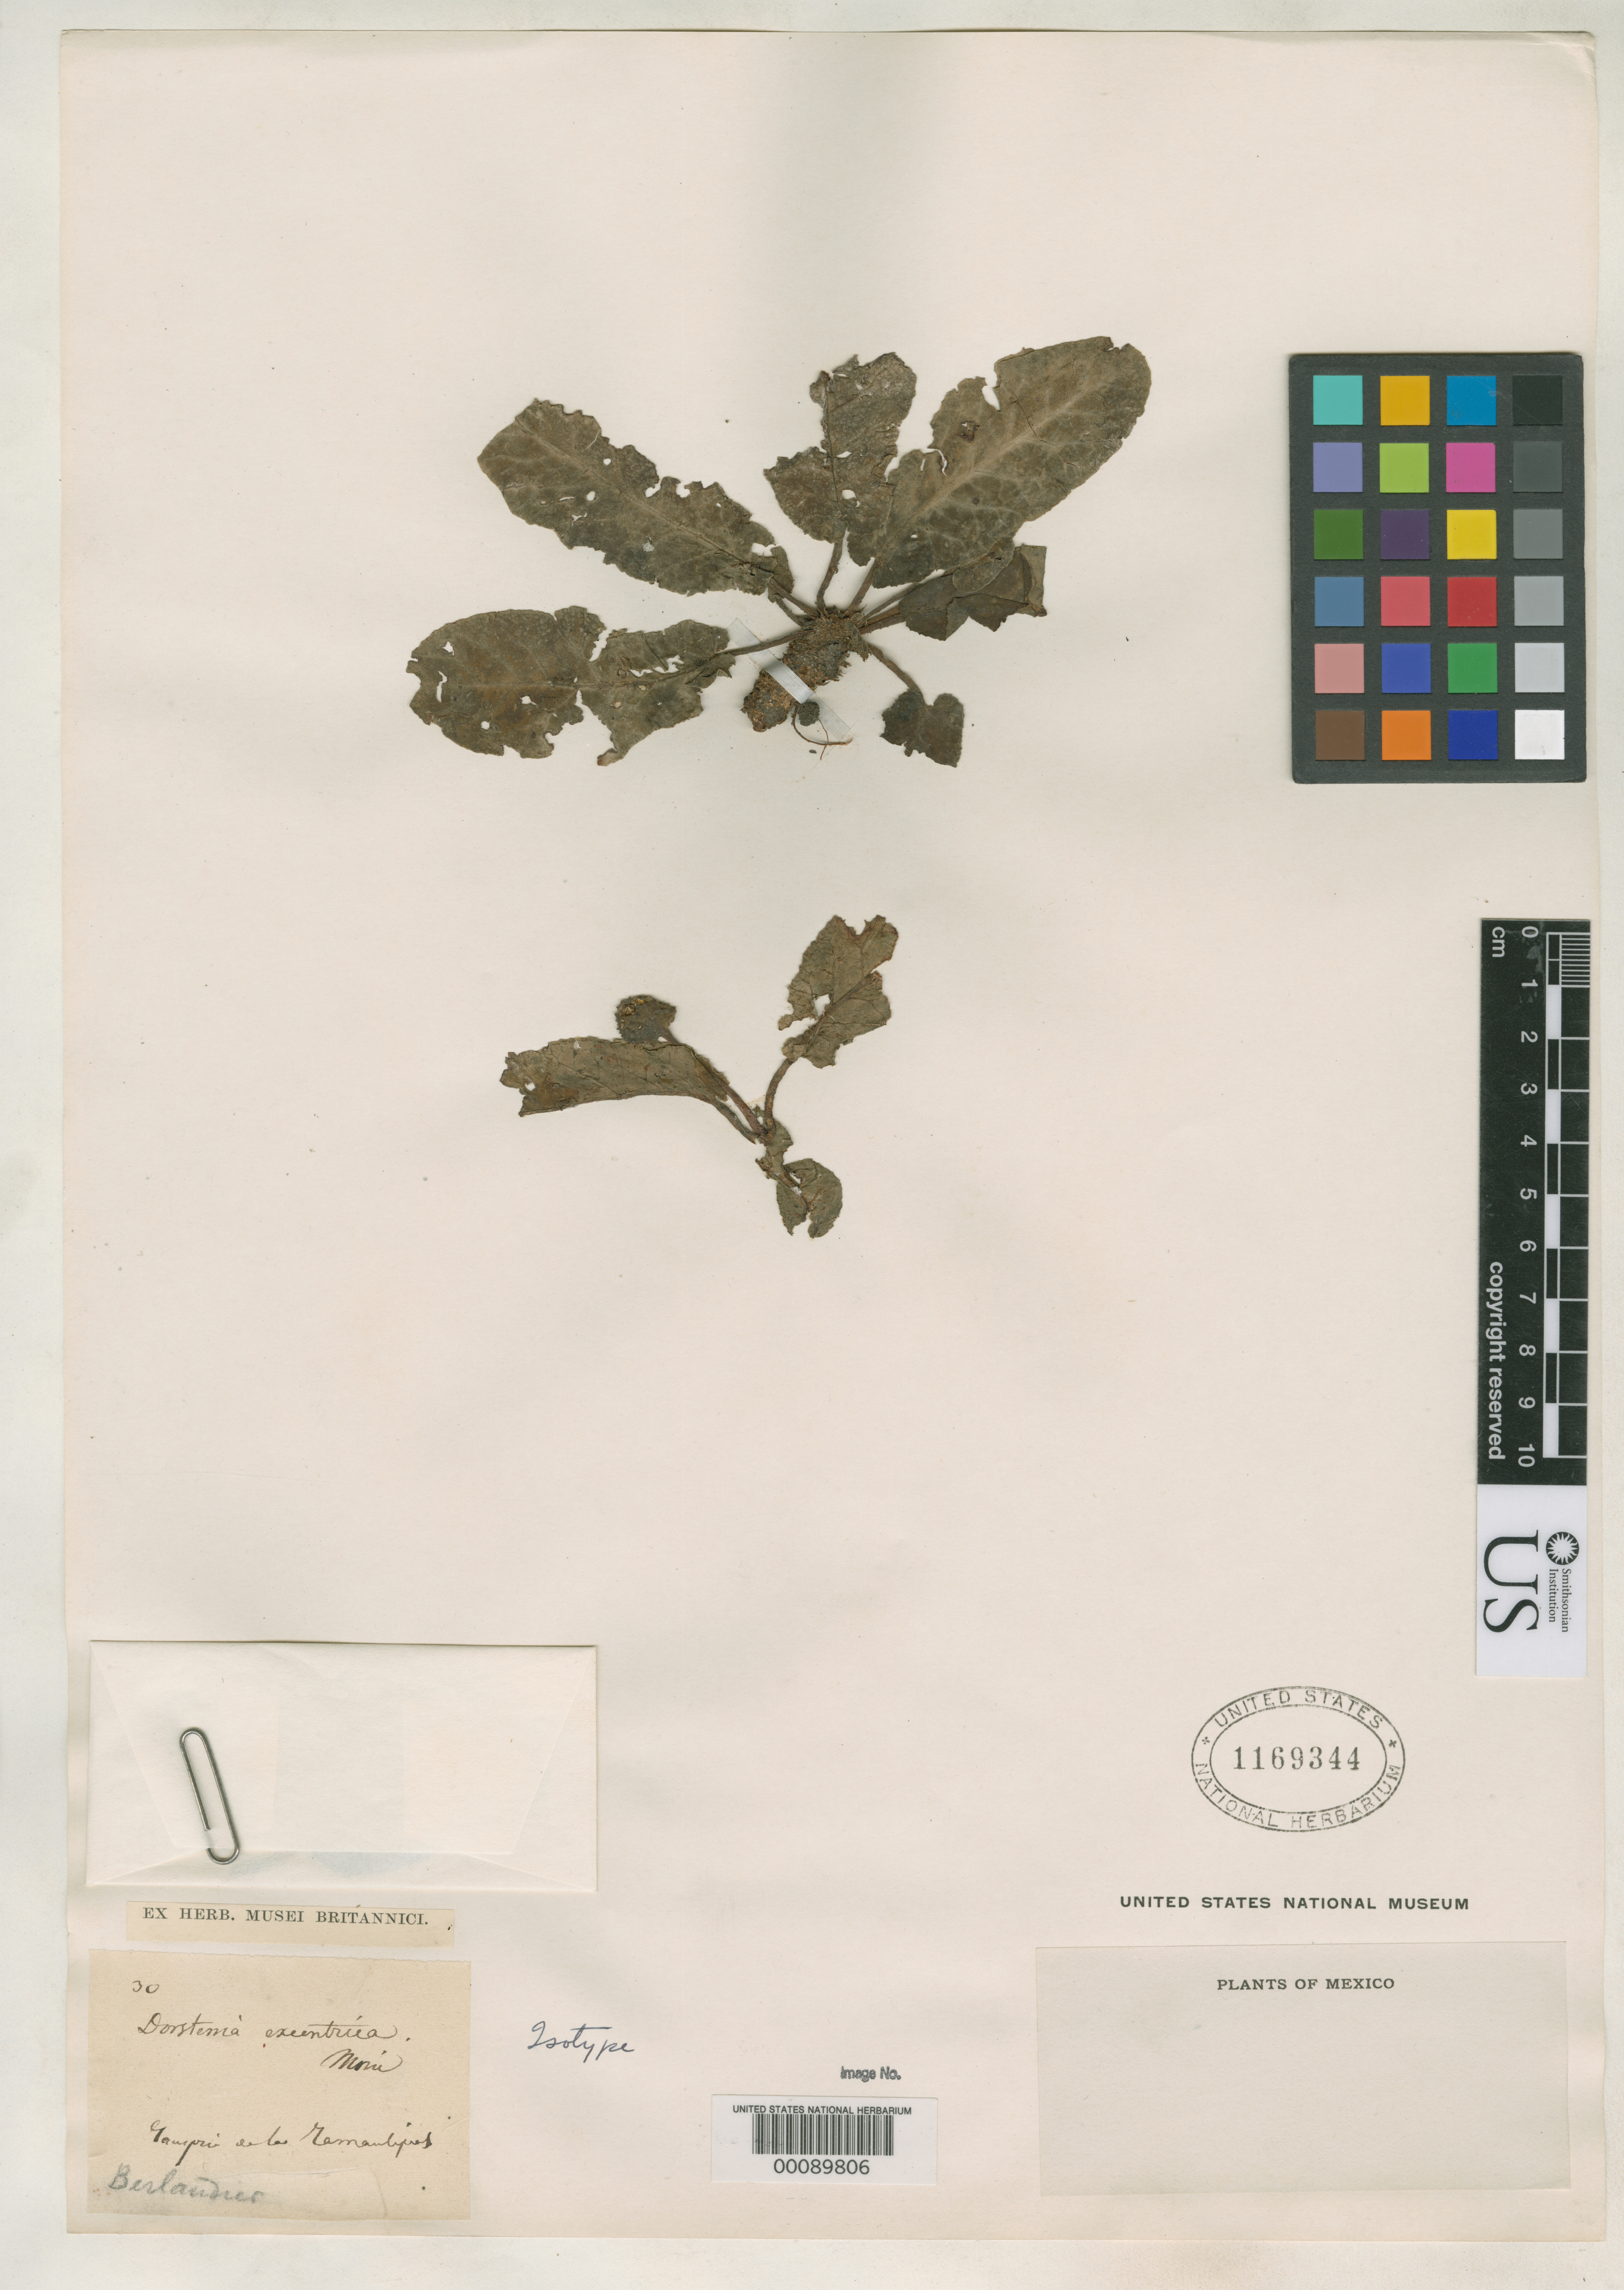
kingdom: Plantae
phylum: Tracheophyta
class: Magnoliopsida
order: Rosales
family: Moraceae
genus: Dorstenia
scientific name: Dorstenia excentrica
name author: Moric.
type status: Isotype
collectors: J. L. Berlandier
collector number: Exsic. No. 30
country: Mexico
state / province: Tamaulipas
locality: Tampico de Tamaulipas.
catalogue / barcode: US 1169344